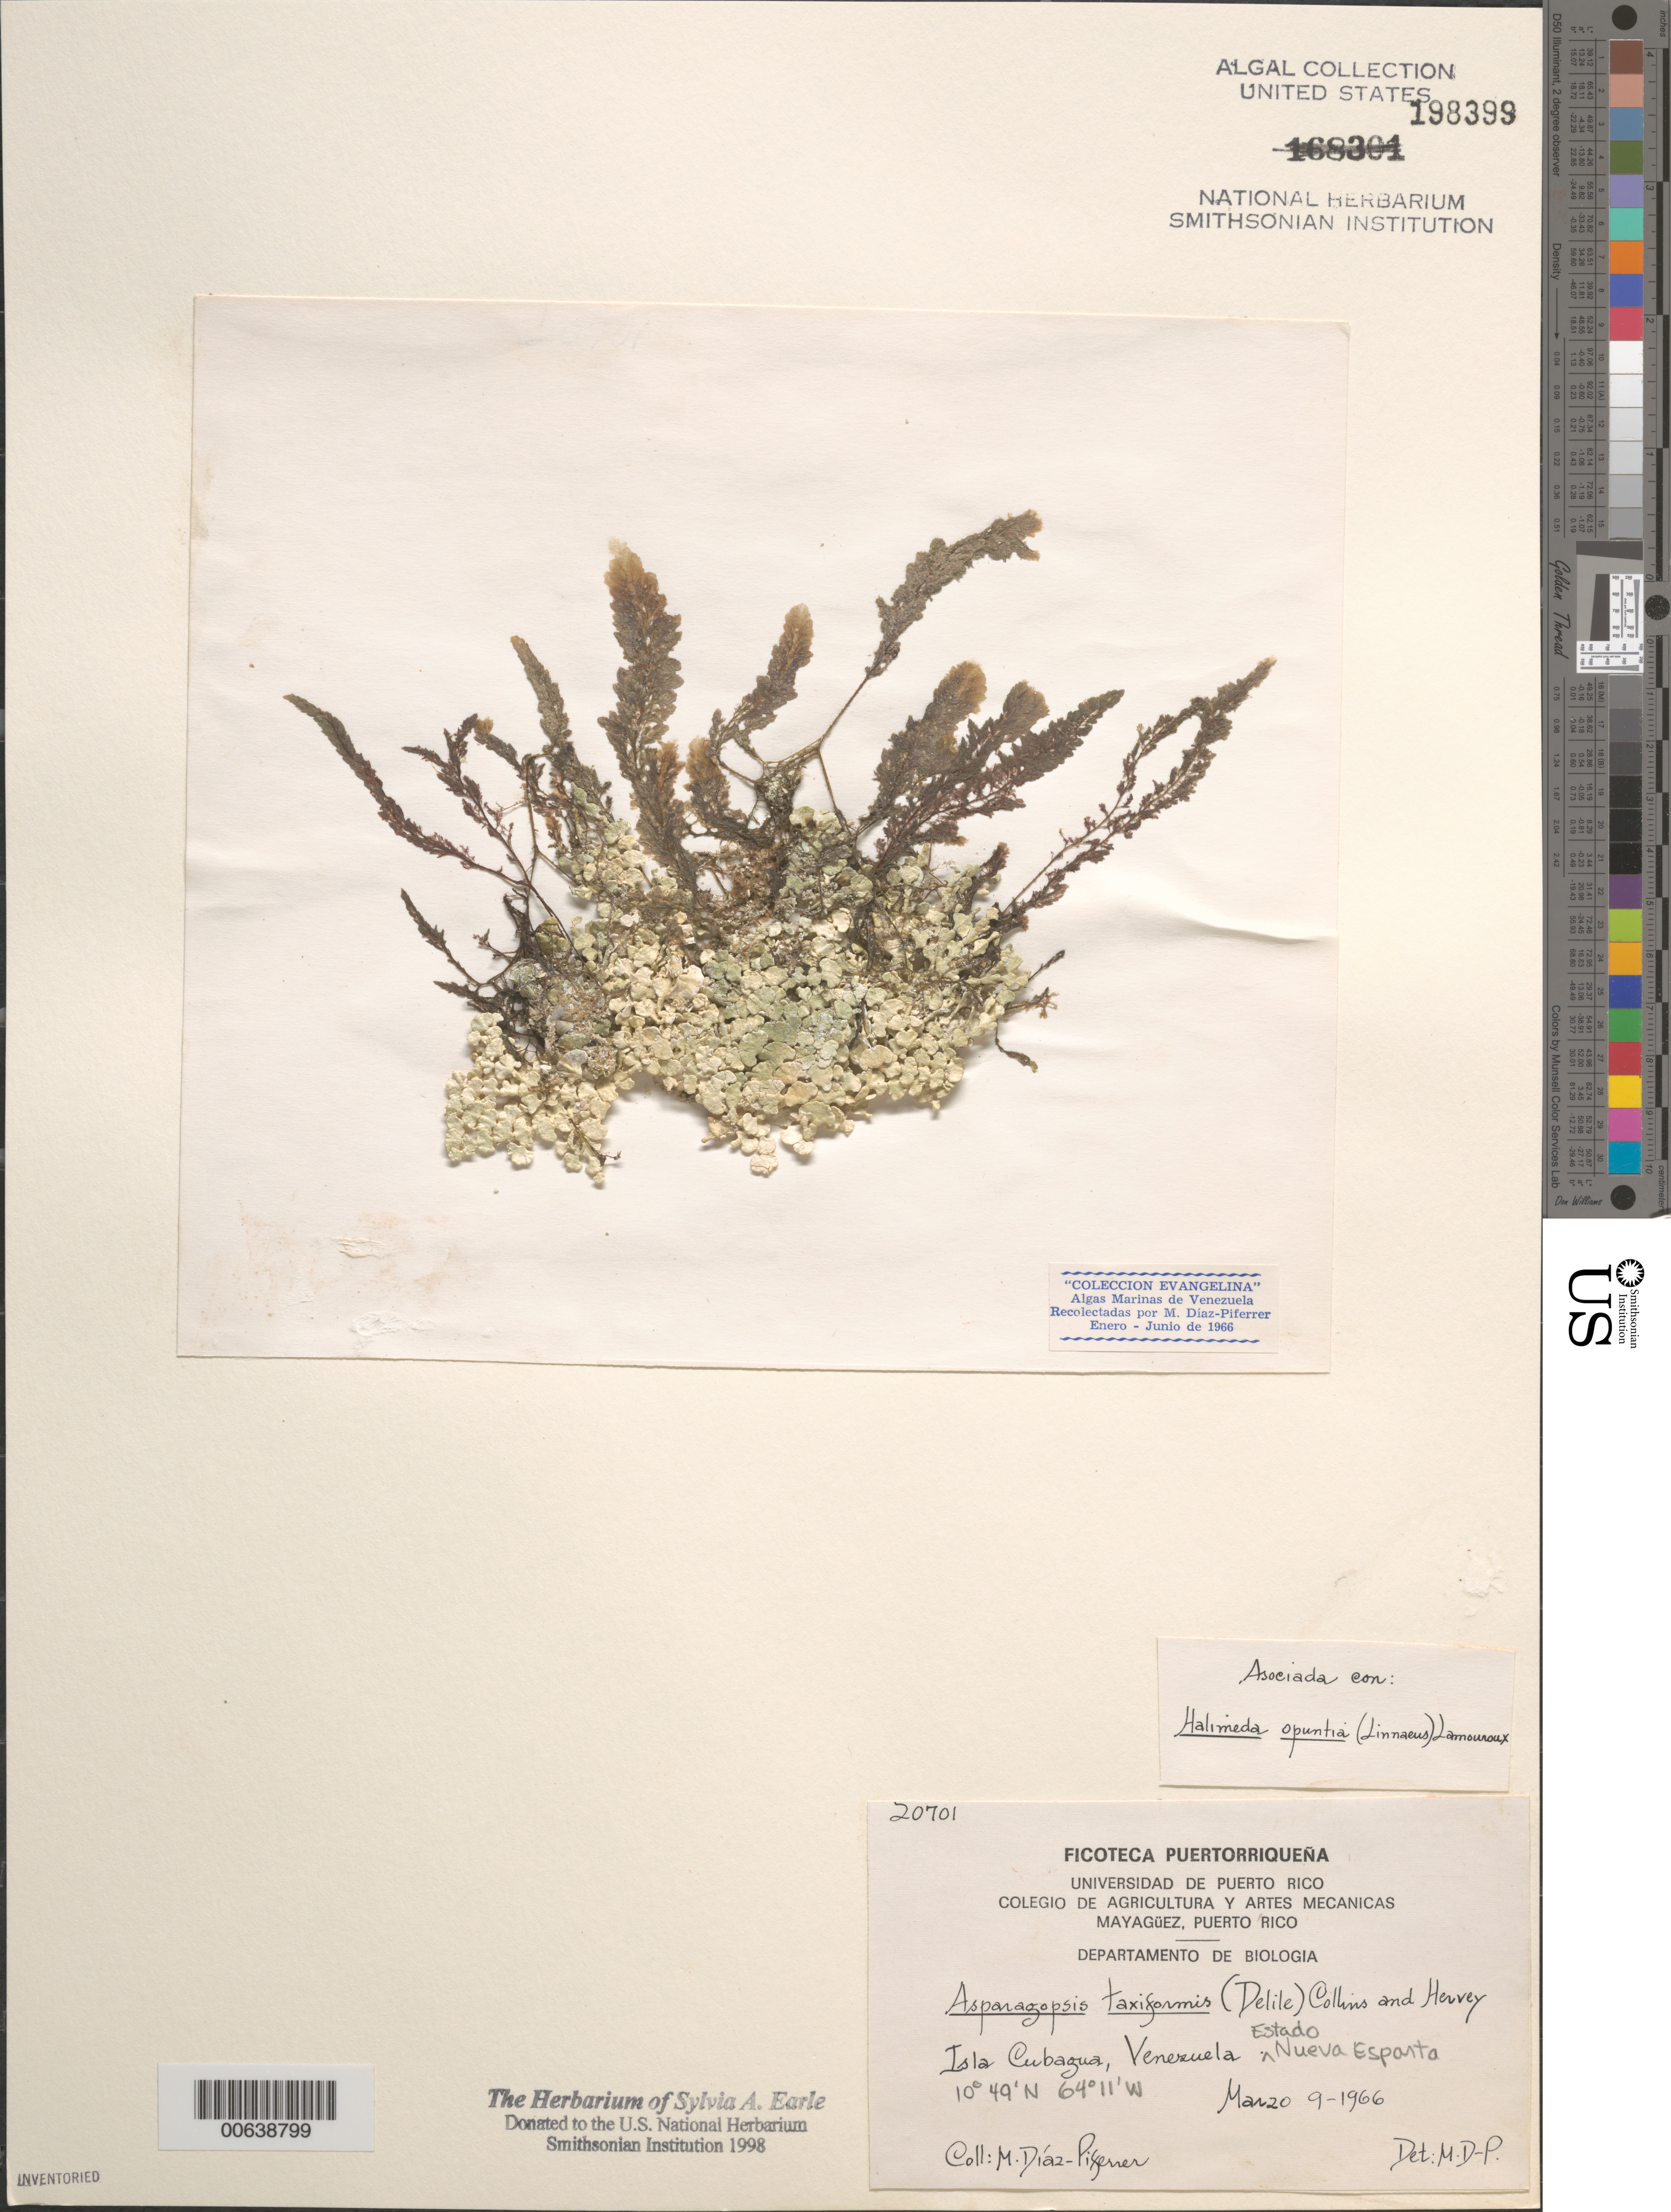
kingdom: Plantae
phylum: Rhodophyta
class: Florideophyceae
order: Bonnemaisoniales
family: Bonnemaisoniaceae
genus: Asparagopsis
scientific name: Asparagopsis taxiformis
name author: (Delile) Trevis.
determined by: Diaz-Piferrer, M.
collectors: M. Diaz-Piferrer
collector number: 20701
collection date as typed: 09 Mar 1966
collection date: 1966-03-09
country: Venezuela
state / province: Nueva Esparta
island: Cubagua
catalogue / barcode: US 198399